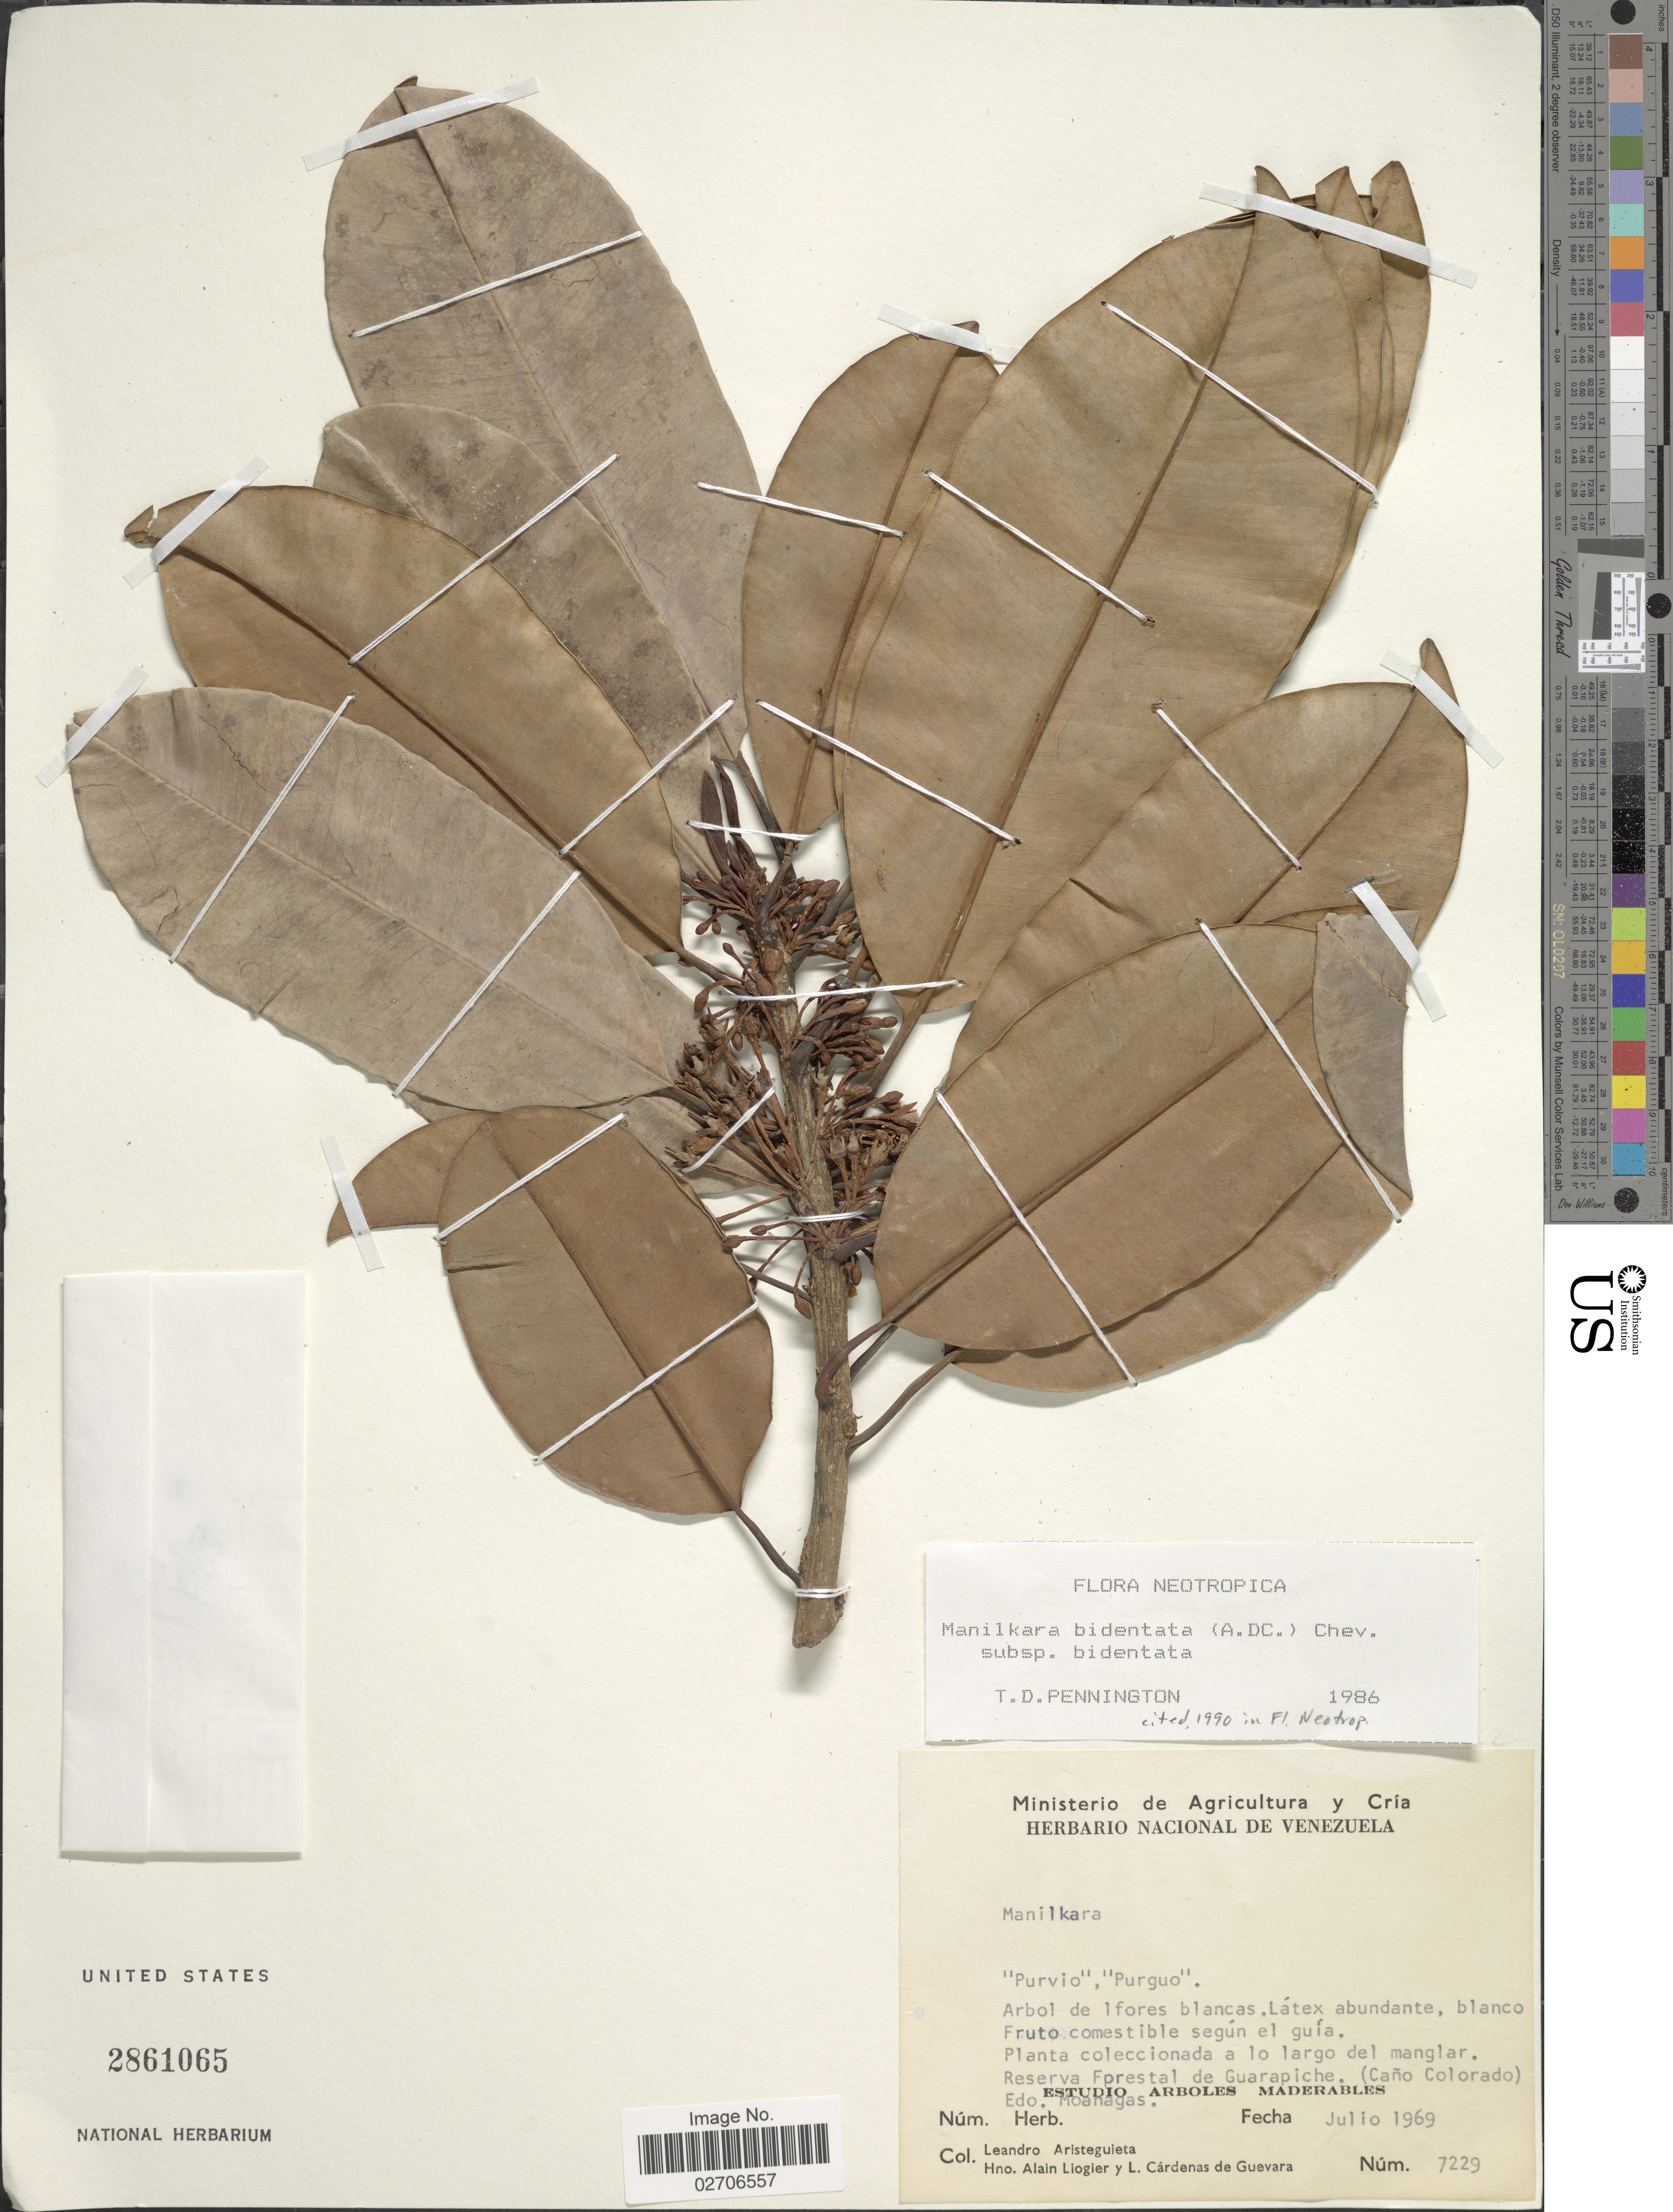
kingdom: Plantae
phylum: Tracheophyta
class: Magnoliopsida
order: Ericales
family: Sapotaceae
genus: Manilkara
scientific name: Manilkara bidentata subsp. bidentata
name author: (A. DC.) A. Chev.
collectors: L. Aristeguieta, A. H. Liogier & L. De Guevara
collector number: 7229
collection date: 1969-07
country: Venezuela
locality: Reserva coleccionada a lo largo del manglas, Reserva Florestal de Guarapichel (Cano Colorado), Estudio Arboles Maderables, Edo. Moangas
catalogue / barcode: US 2861065